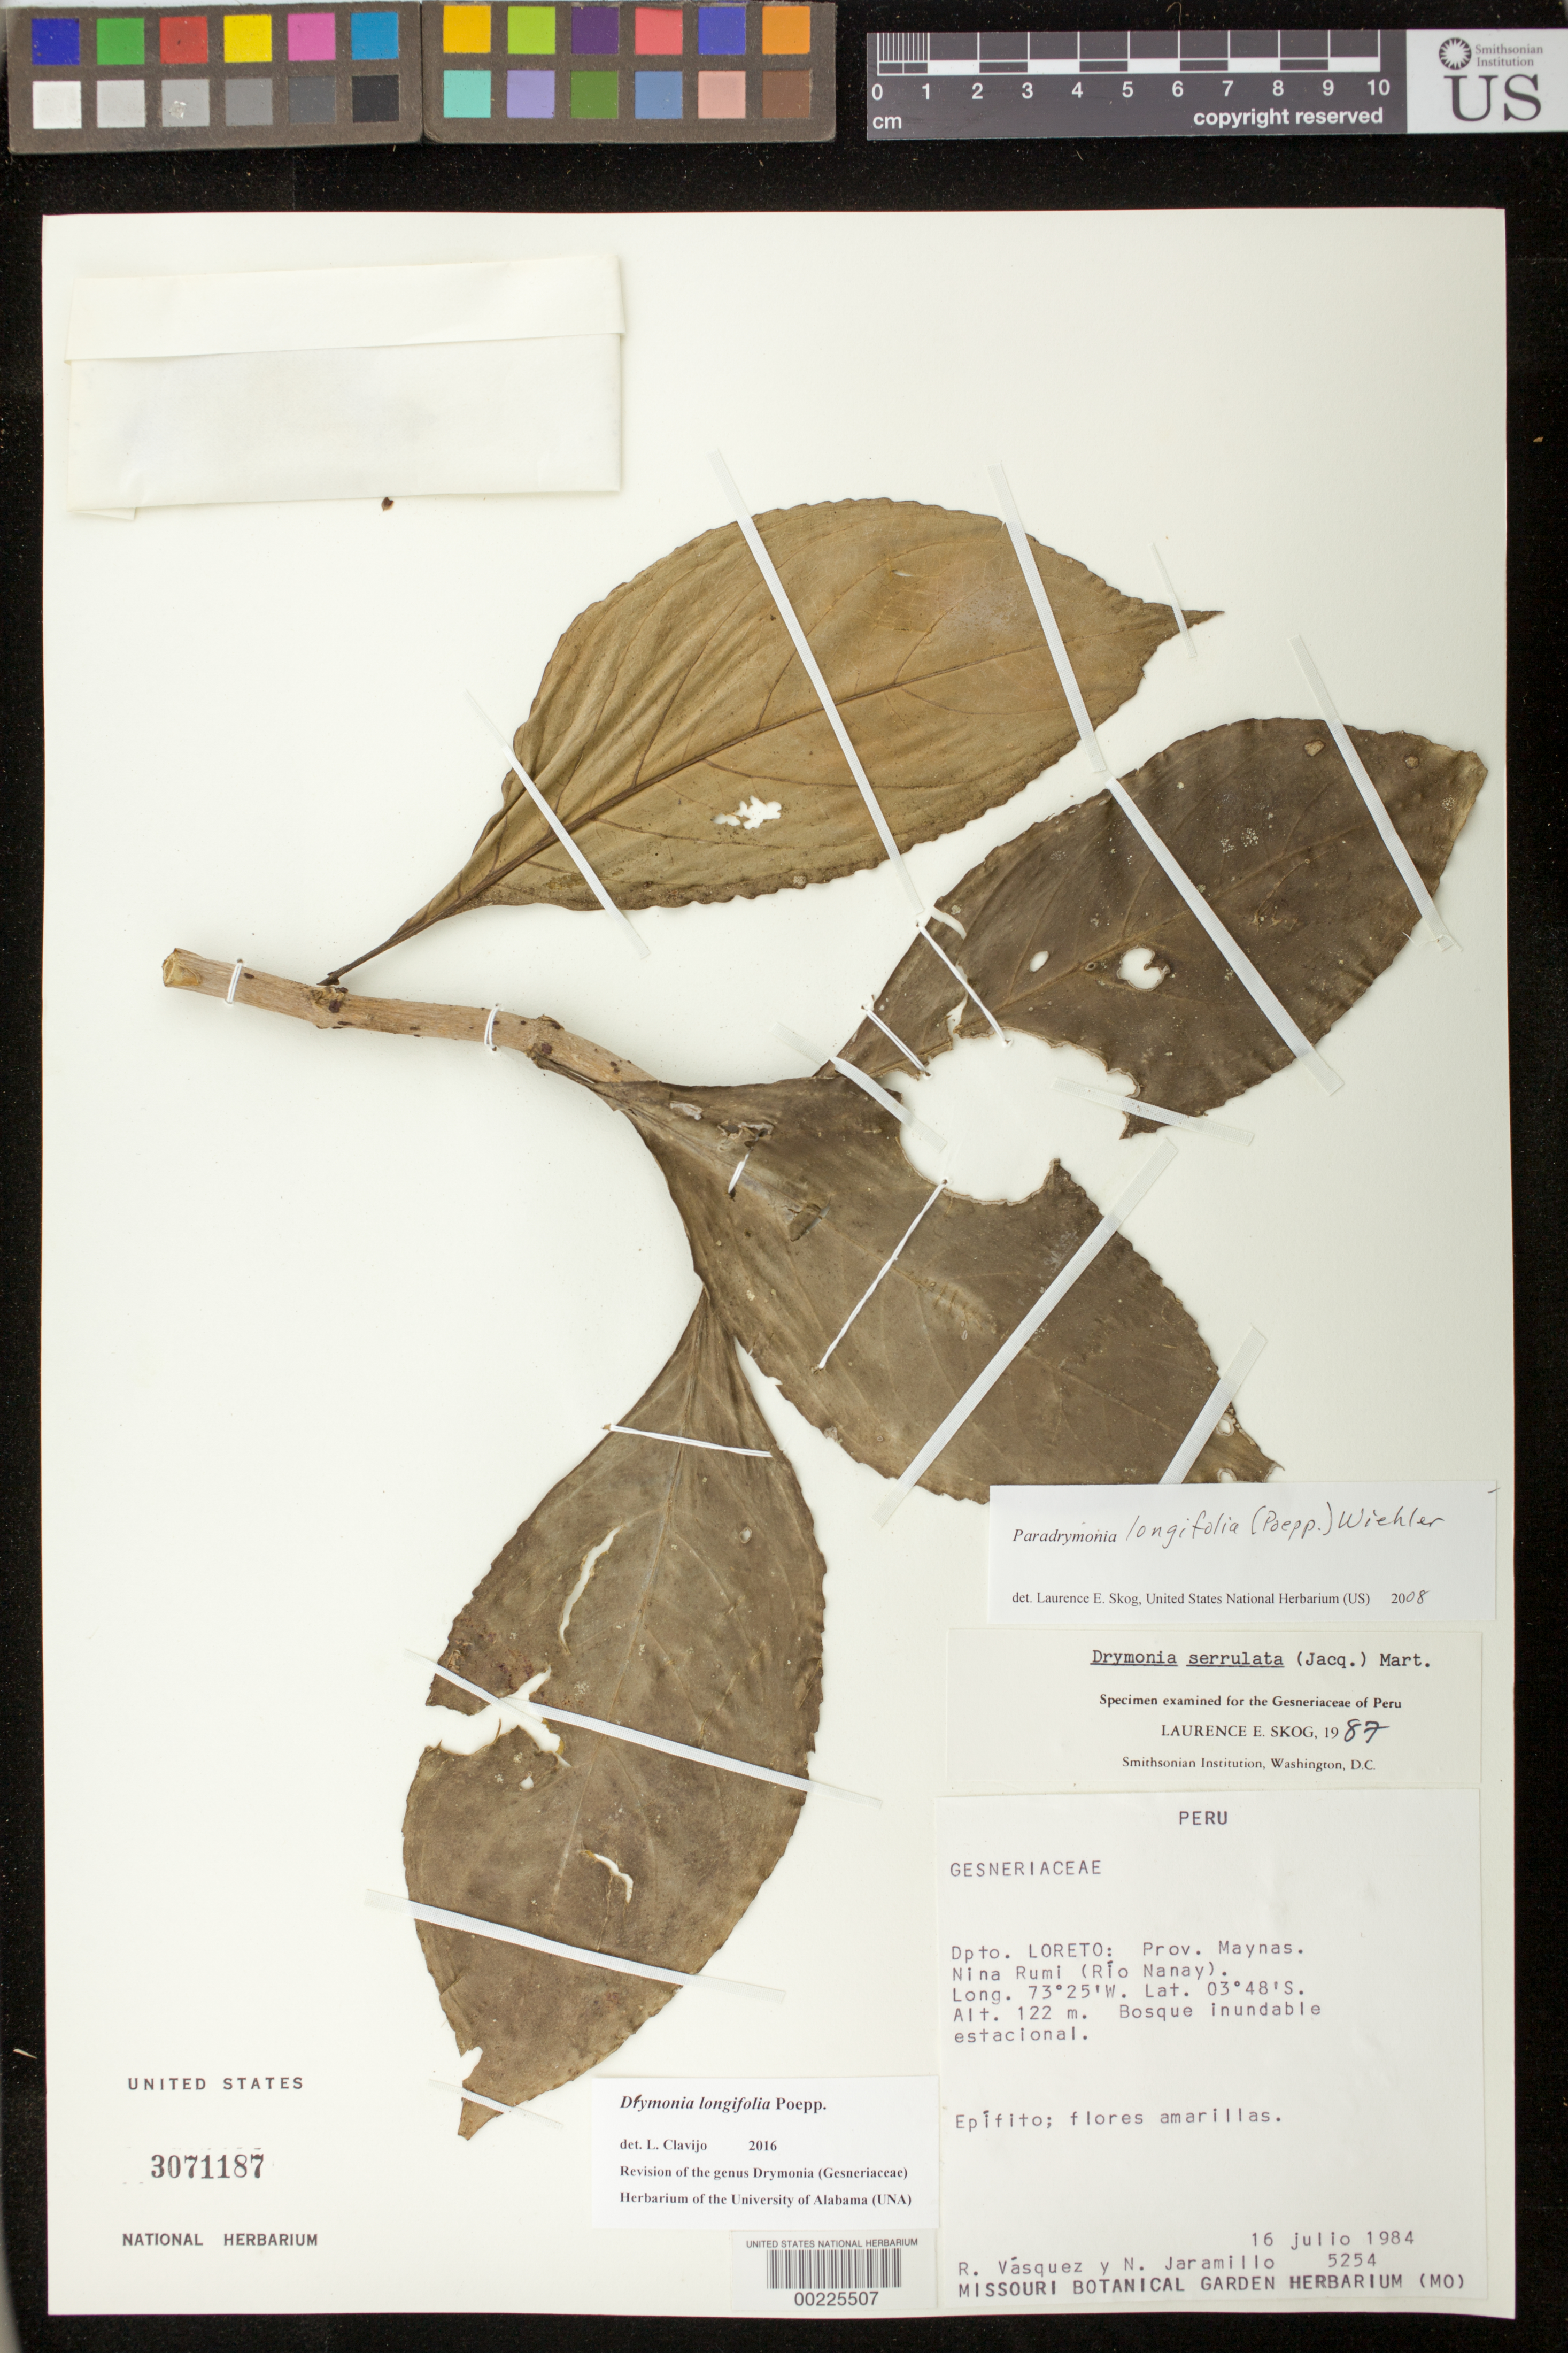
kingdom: Plantae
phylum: Tracheophyta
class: Magnoliopsida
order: Lamiales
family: Gesneriaceae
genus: Drymonia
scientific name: Drymonia longifolia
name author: Poepp.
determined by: Clavijo, L.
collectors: R. Vásquez & N. Jaramillo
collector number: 5254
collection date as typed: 16 Jul 1984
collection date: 1984-07-16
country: Peru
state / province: Loreto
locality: Prov. Maynas; Nina Rumi (Rio Nanay)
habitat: inundable estacional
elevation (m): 122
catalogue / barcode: US 3071187